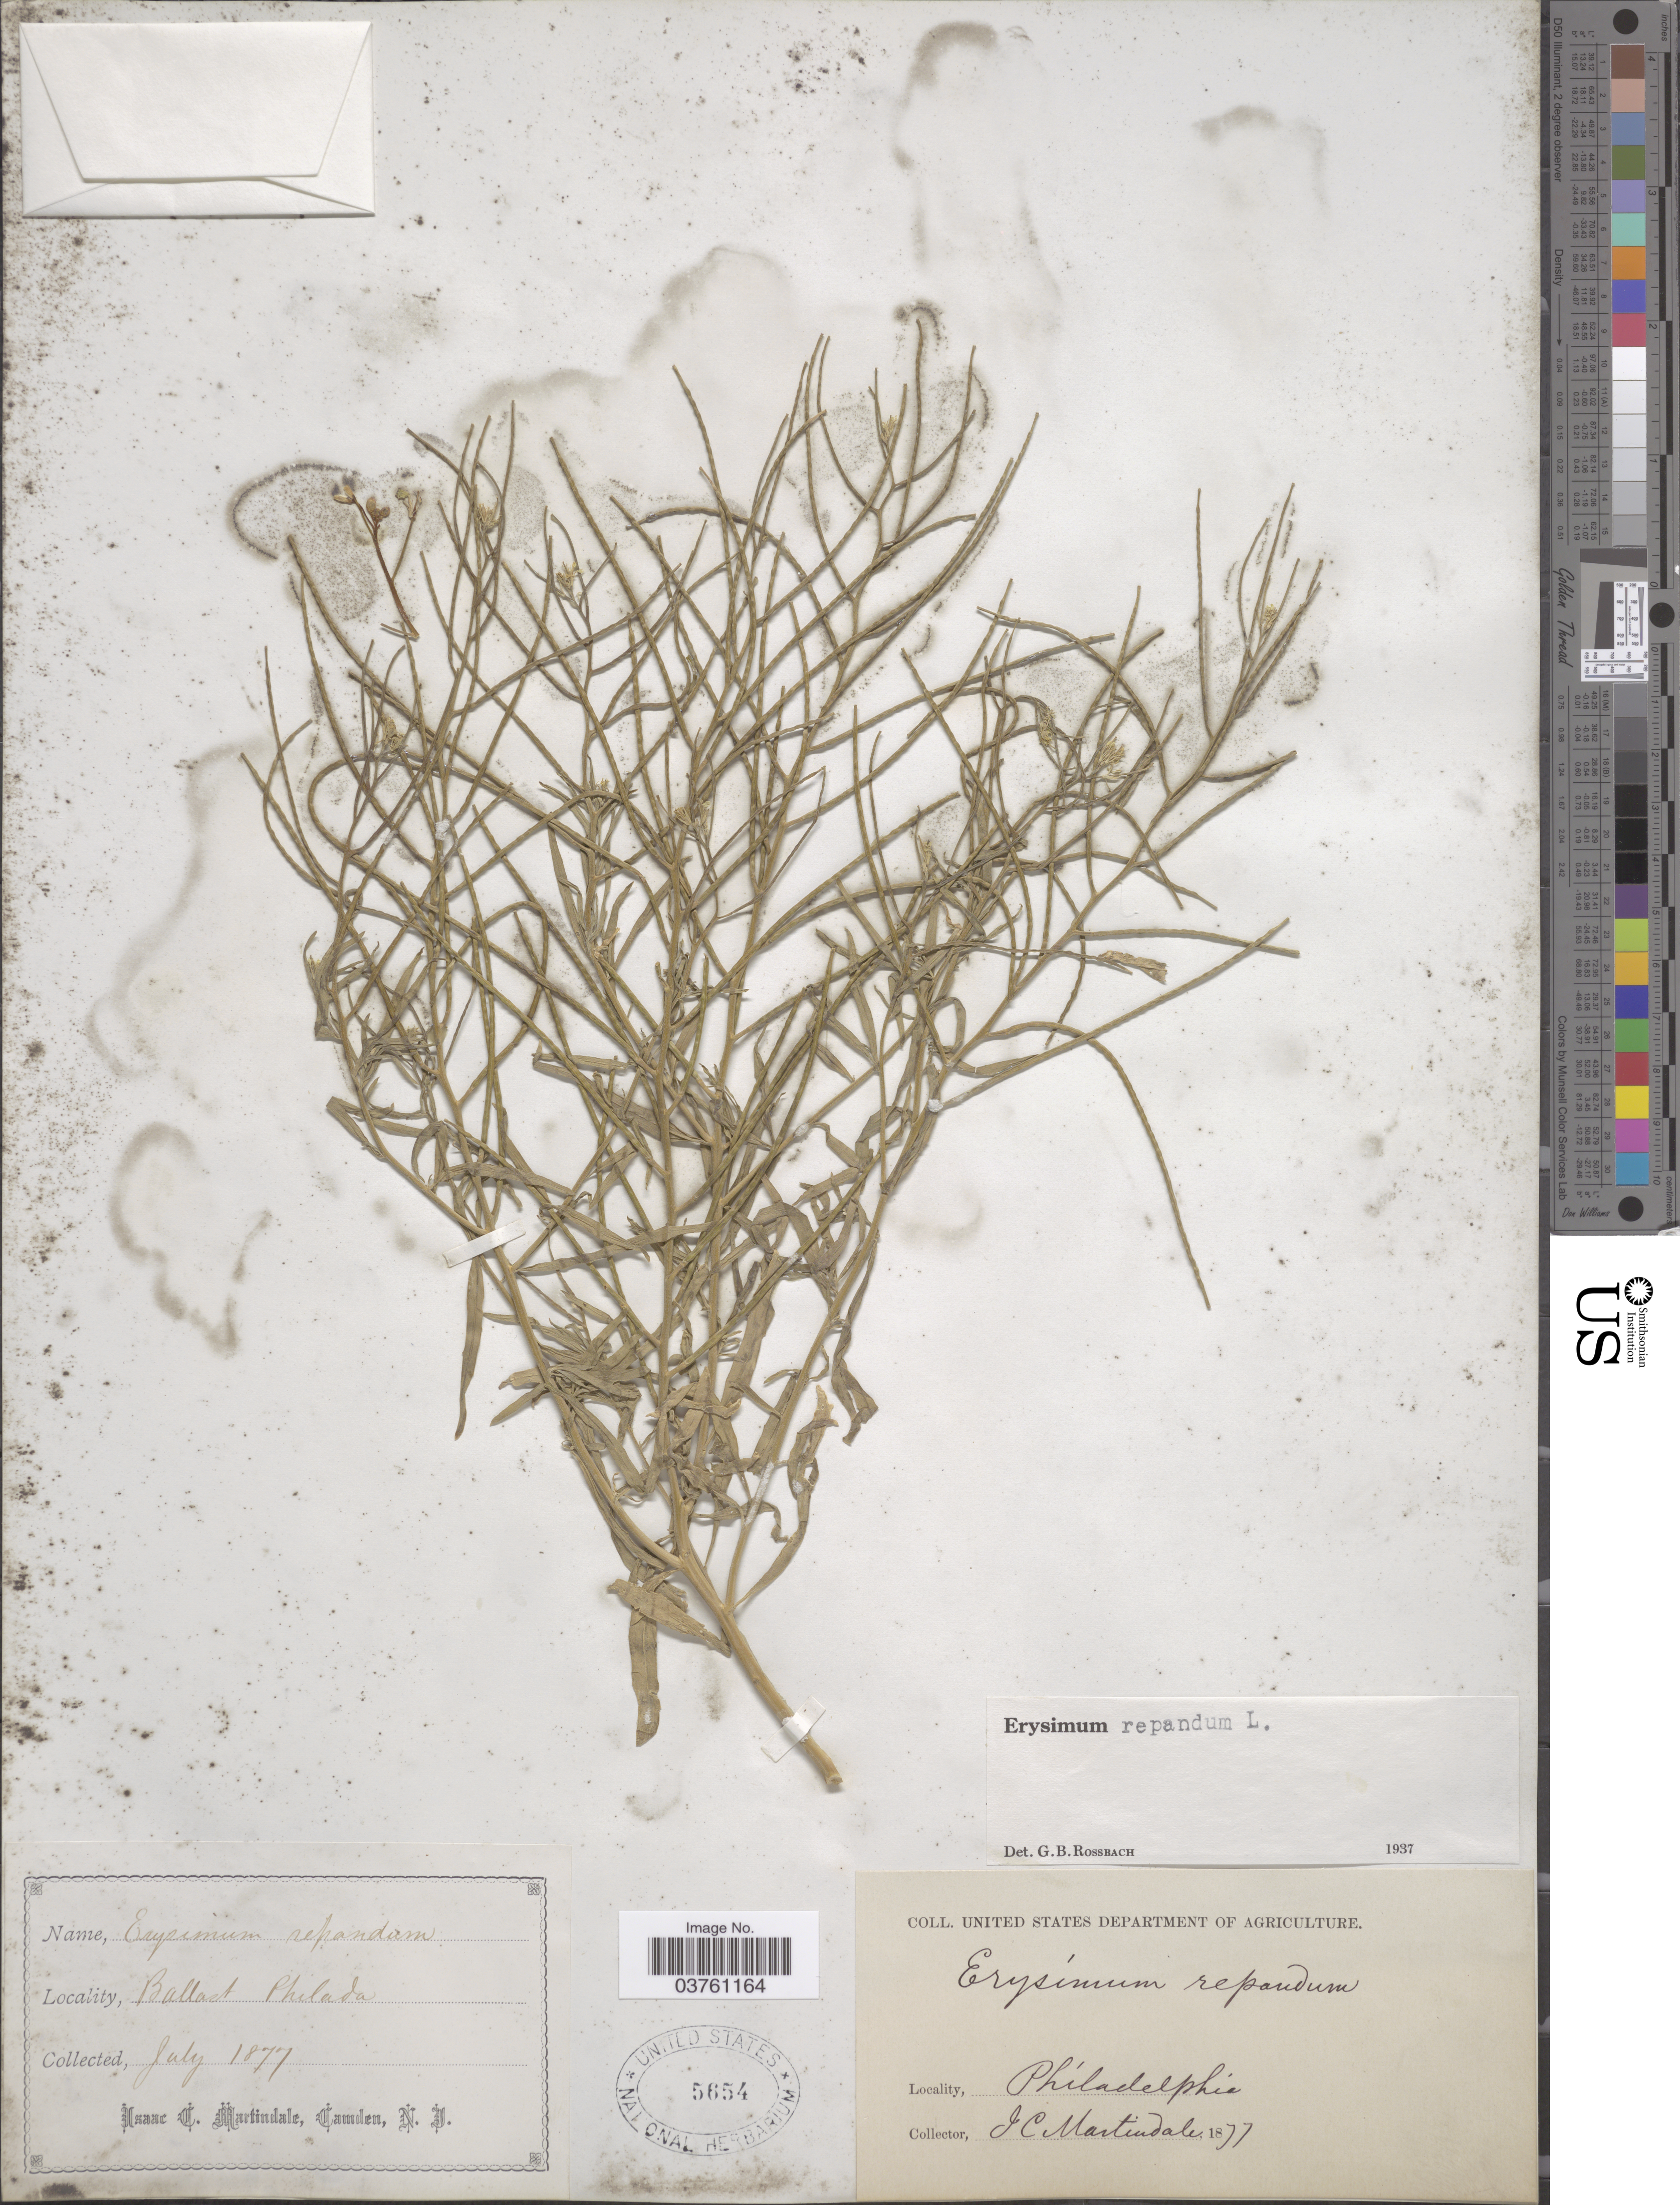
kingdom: Plantae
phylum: Tracheophyta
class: Magnoliopsida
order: Brassicales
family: Brassicaceae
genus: Erysimum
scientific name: Erysimum repandum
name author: L.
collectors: I. C. Martindale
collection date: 1877-07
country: United States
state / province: New Jersey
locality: Ballast Philadelphia.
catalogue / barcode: US 5654